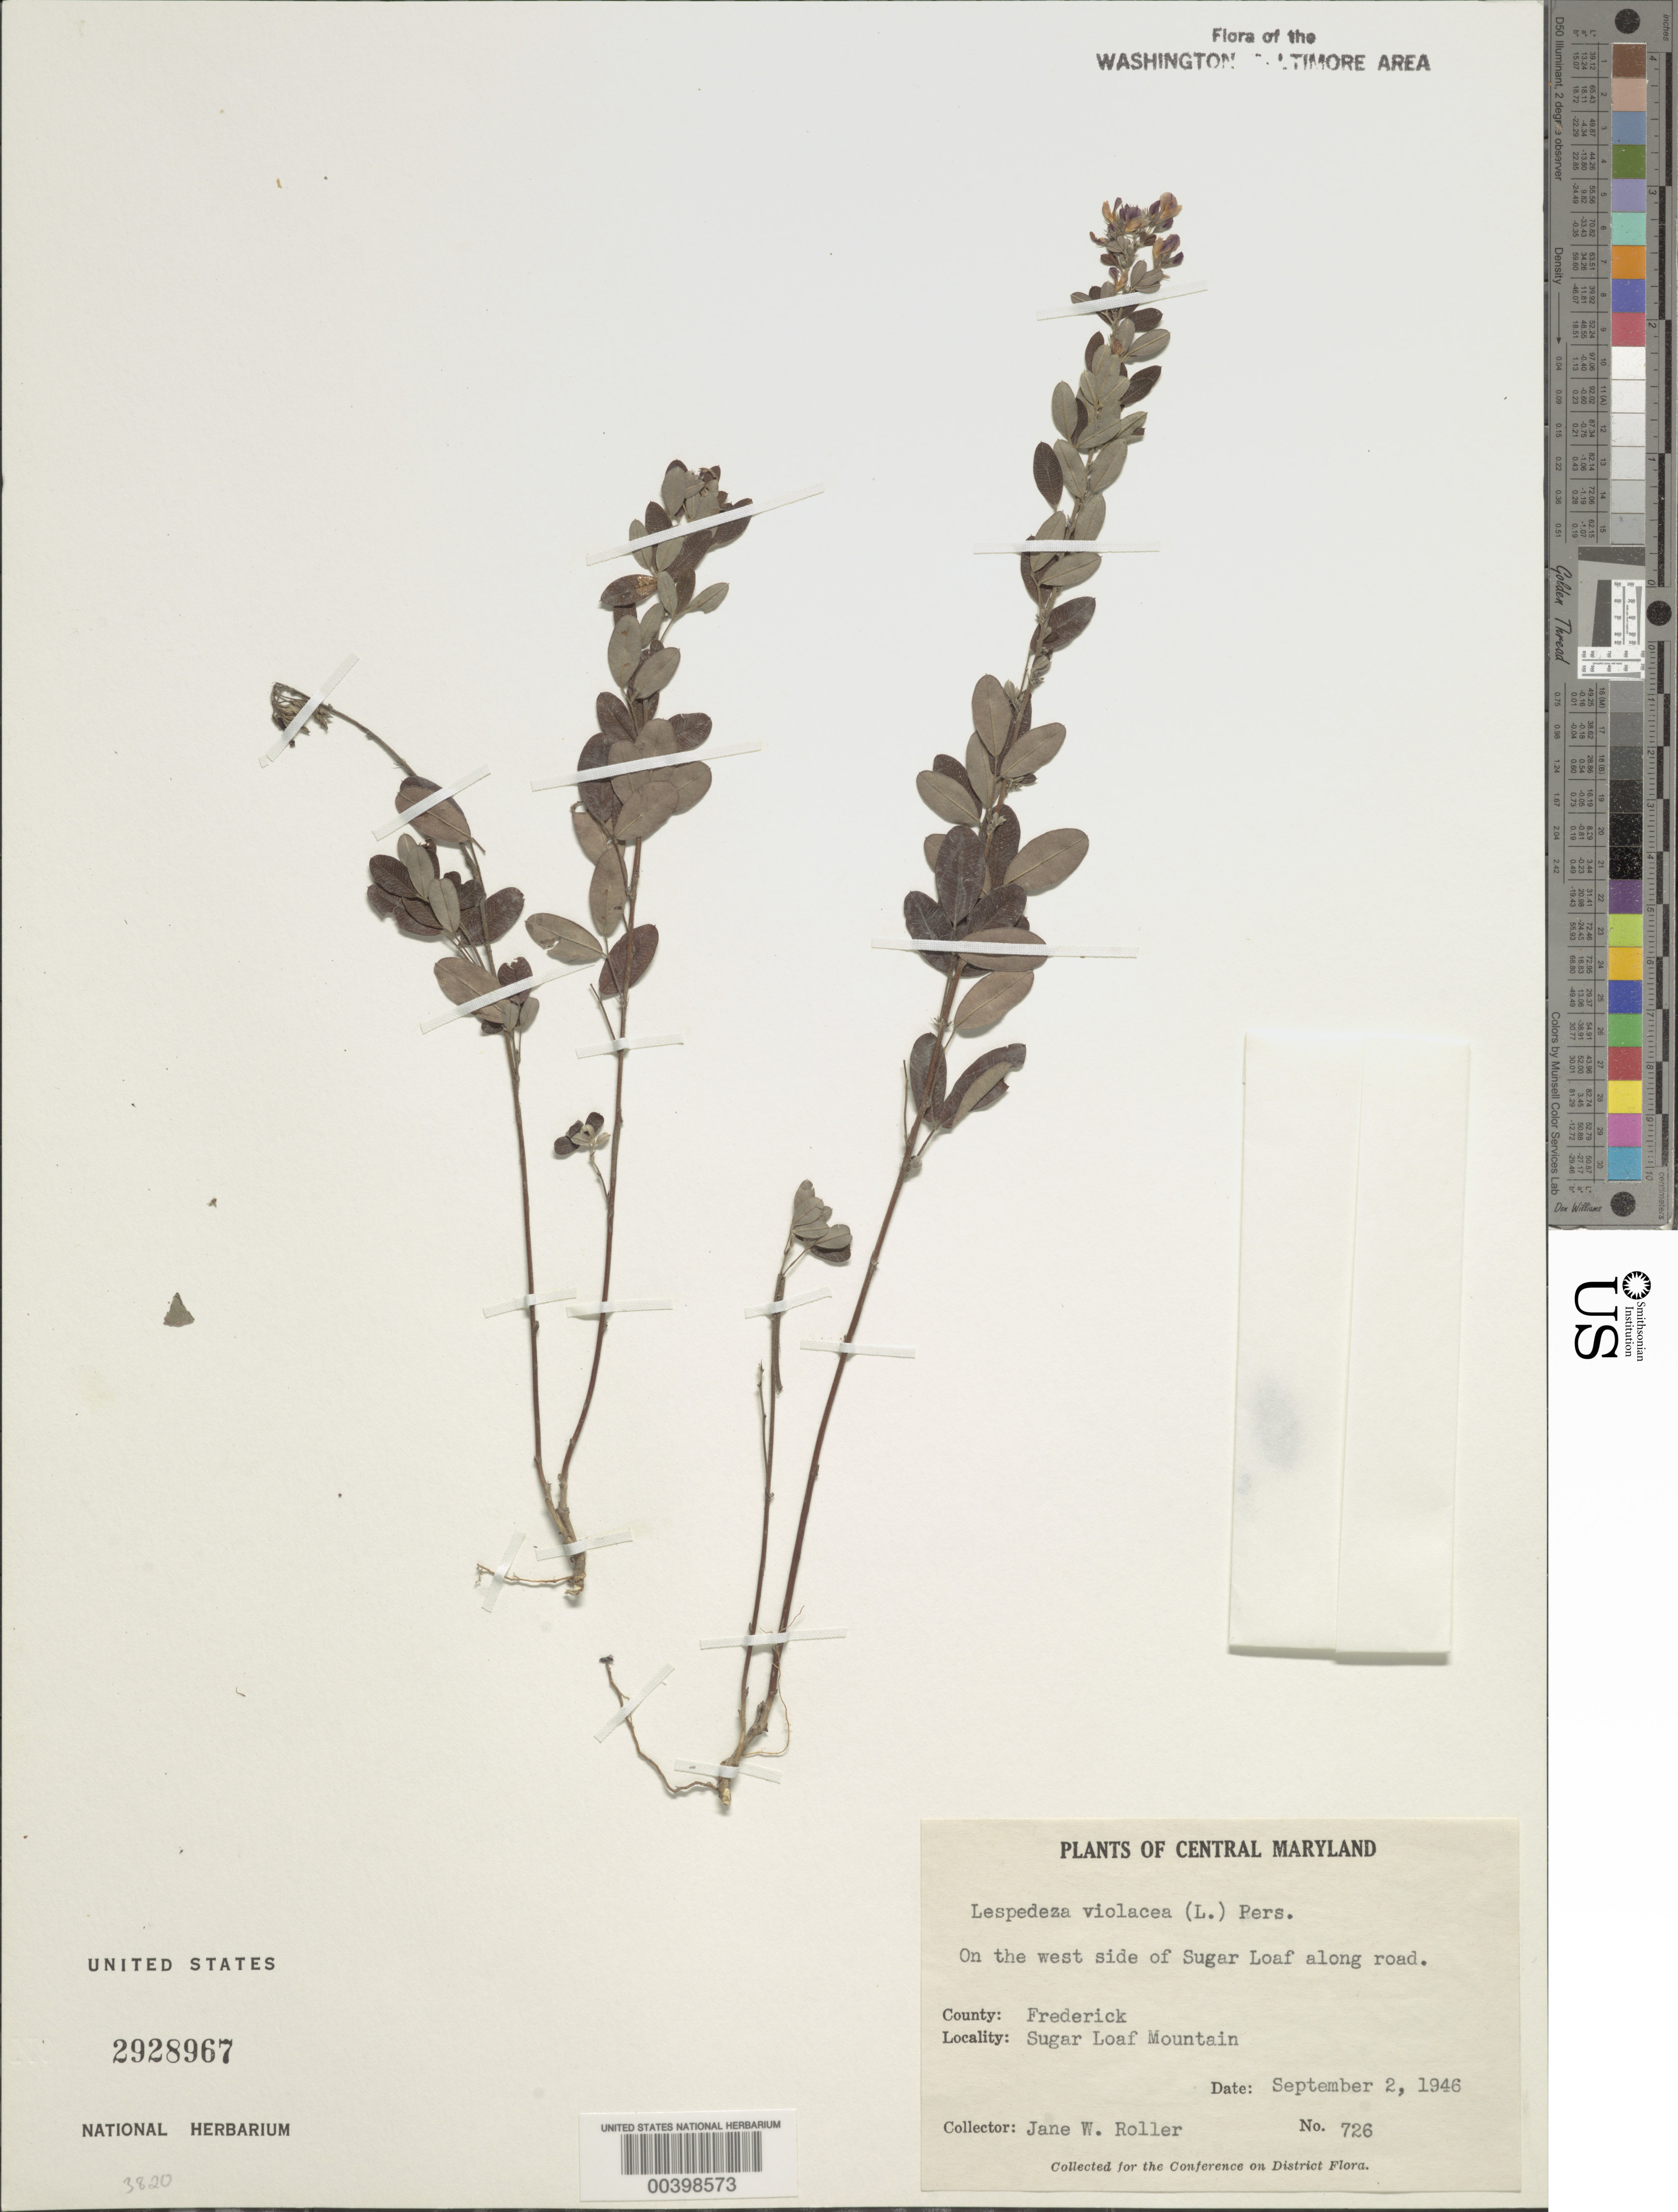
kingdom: Plantae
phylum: Tracheophyta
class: Magnoliopsida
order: Fabales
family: Fabaceae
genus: Lespedeza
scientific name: Lespedeza violacea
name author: (L.) Pers.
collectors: J. W. Roller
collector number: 726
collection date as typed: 02 Sep 1946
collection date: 1946-09-02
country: United States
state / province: Maryland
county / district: Frederick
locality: Sugar Loaf Mountain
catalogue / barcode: US 2928967